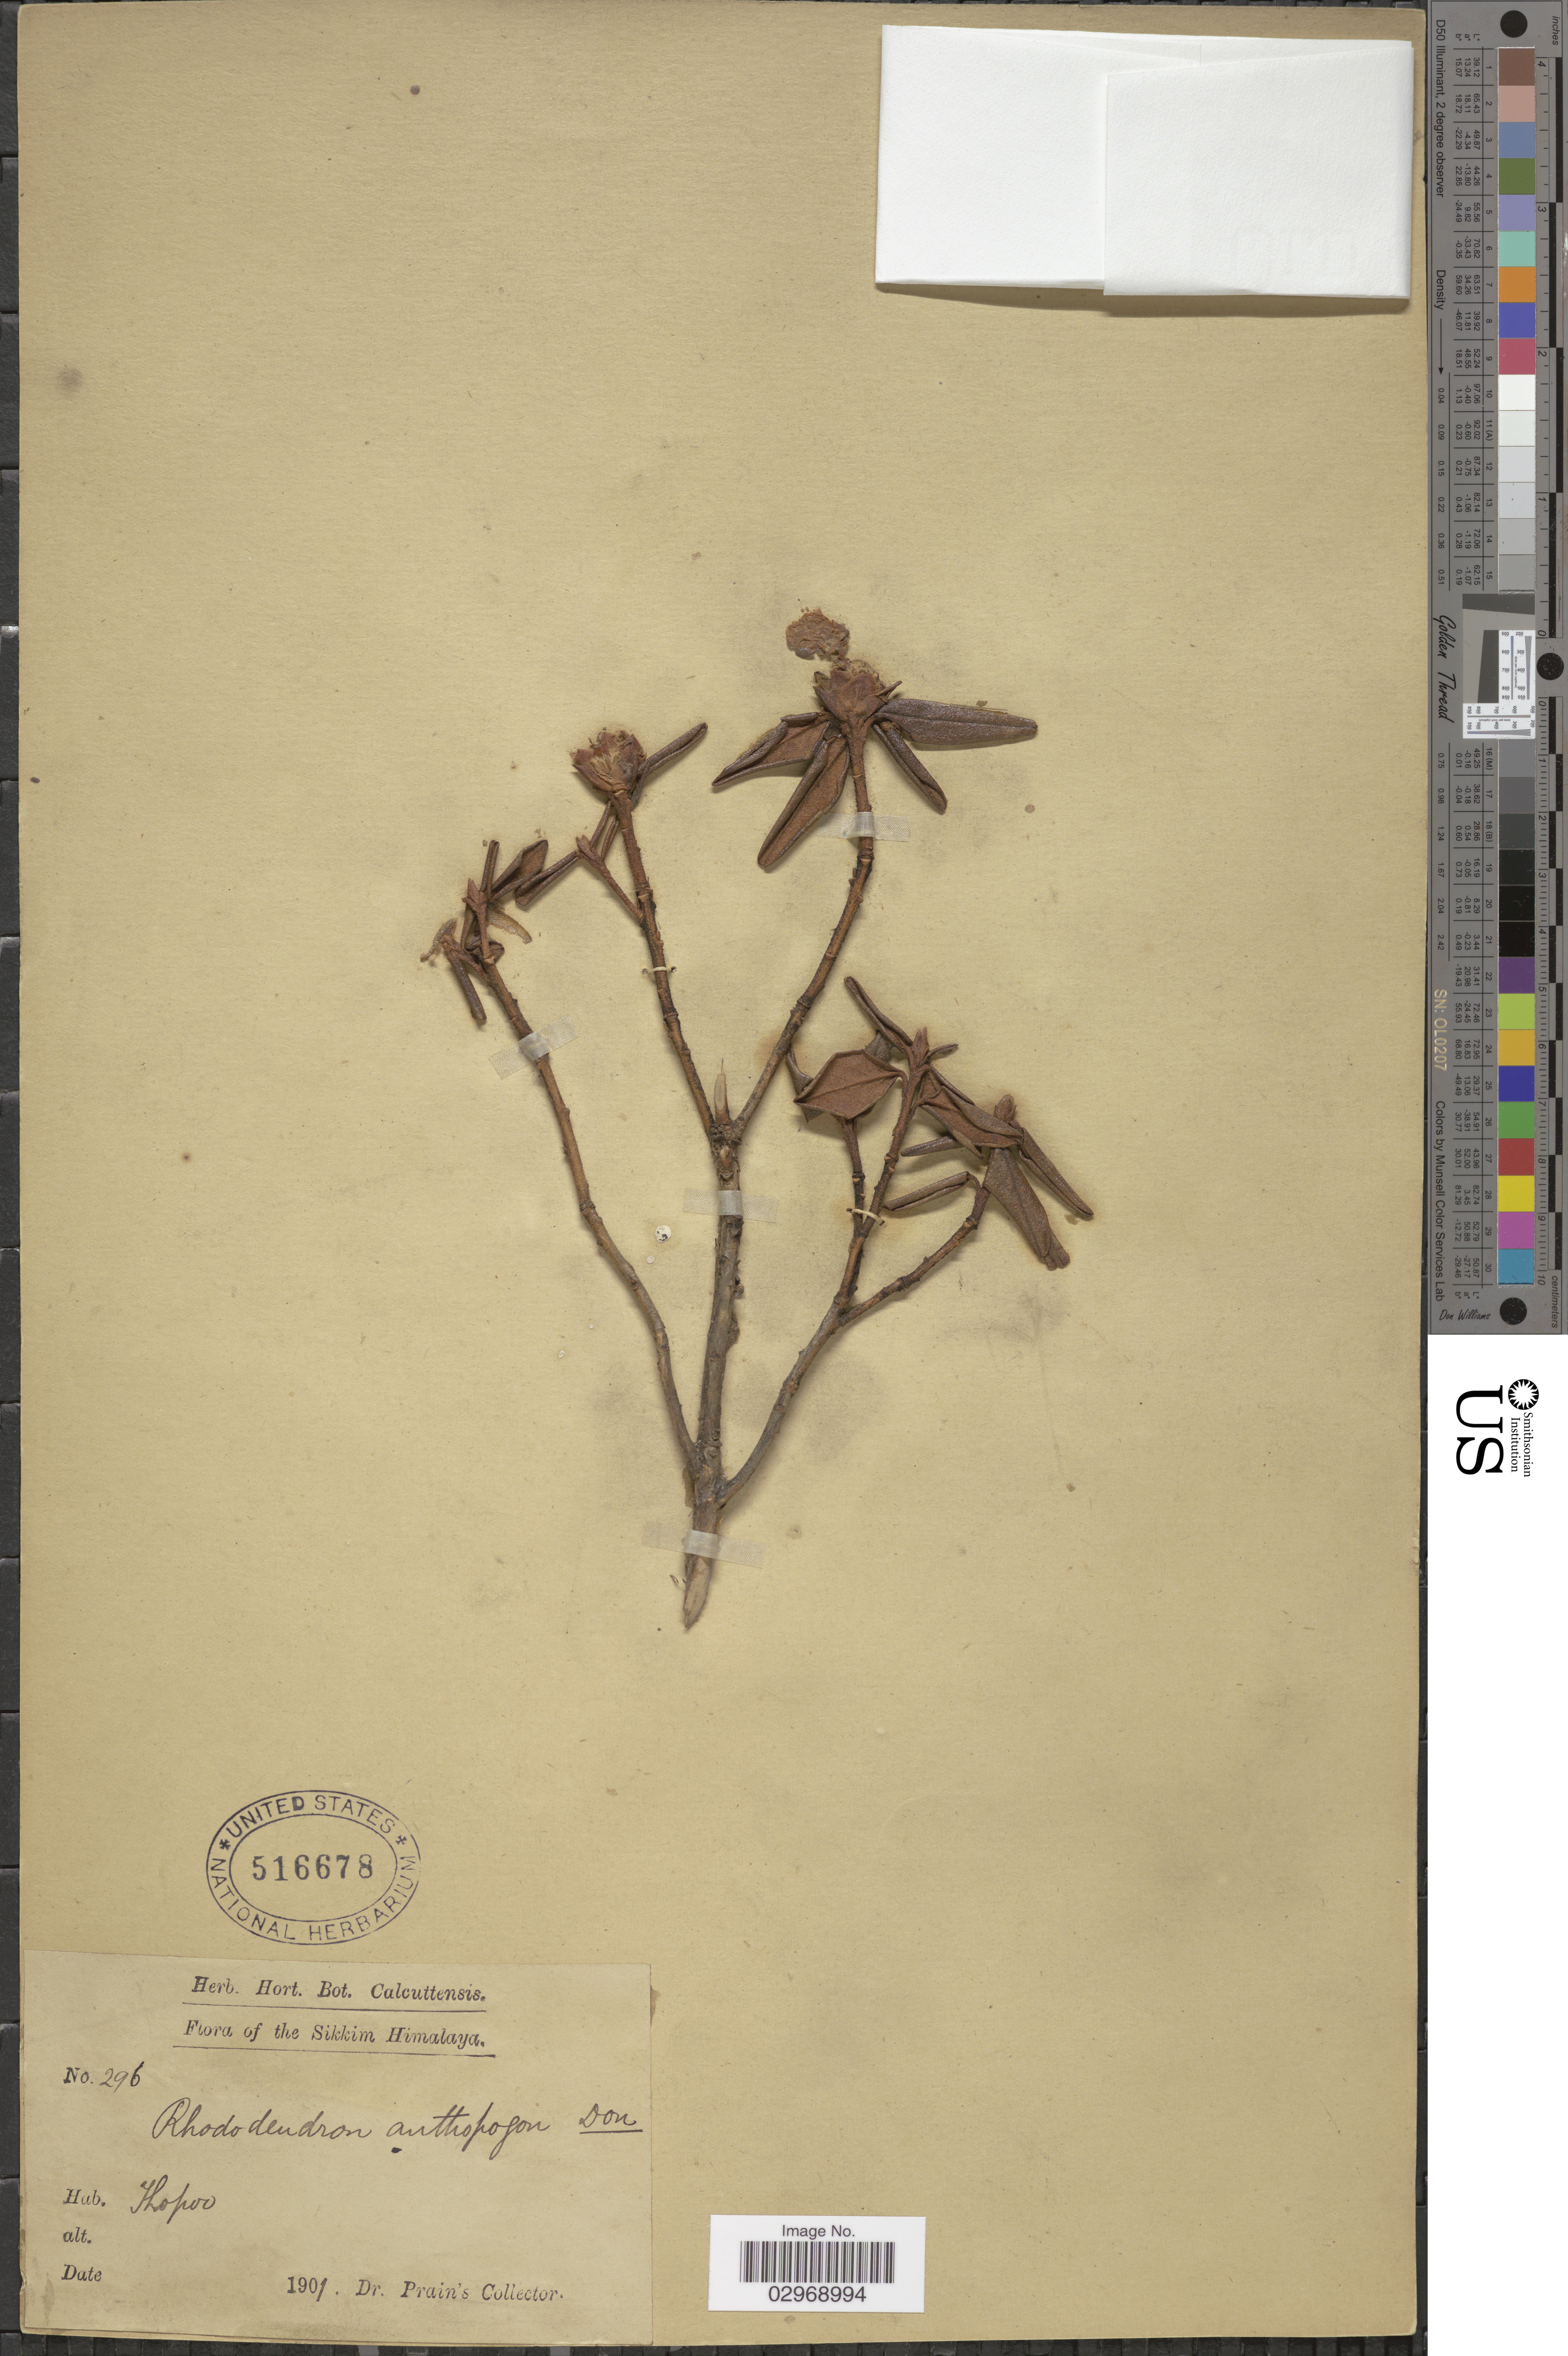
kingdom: Plantae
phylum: Tracheophyta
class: Magnoliopsida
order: Ericales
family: Ericaceae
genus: Rhododendron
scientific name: Rhododendron anthopogon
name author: D. Don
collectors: Dr. Prain's collector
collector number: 296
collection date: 1901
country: India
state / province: Sikkim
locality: Sikkim Himalaya.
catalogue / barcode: US 516678